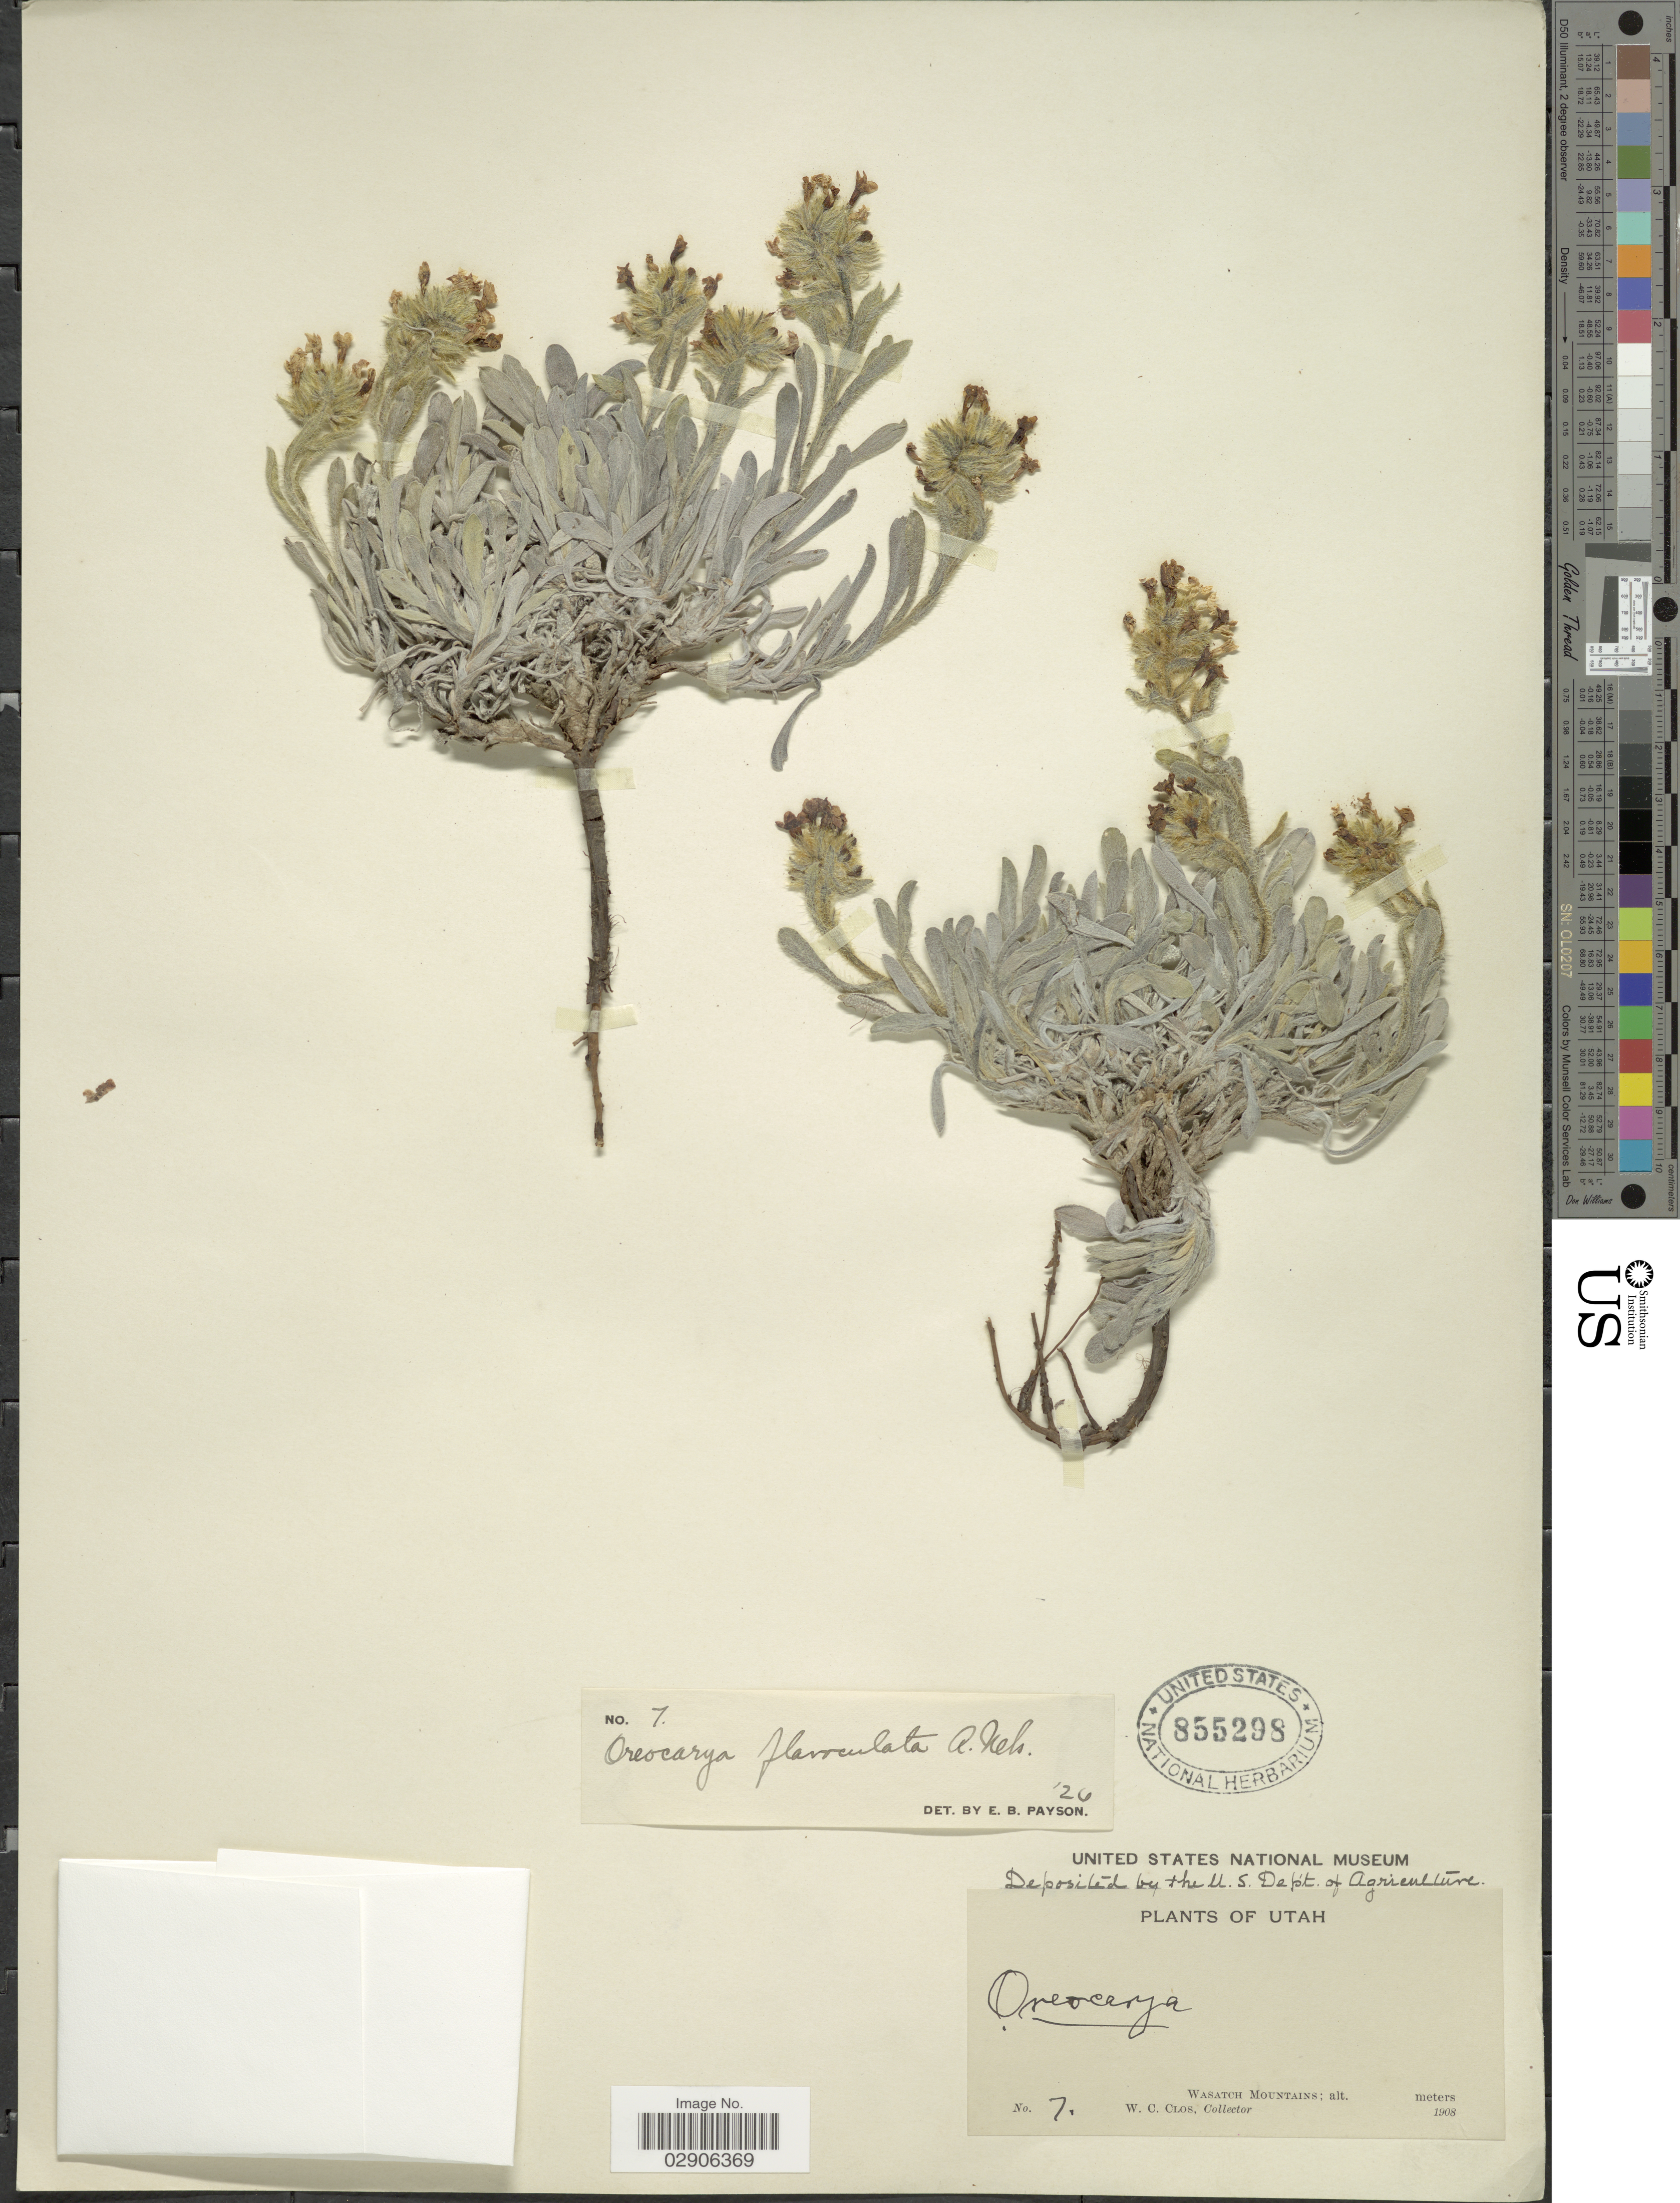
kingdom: Plantae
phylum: Tracheophyta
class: Magnoliopsida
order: Boraginales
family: Boraginaceae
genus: Cryptantha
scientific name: Cryptantha flavoculata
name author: (A. Nelson) Payson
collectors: W. C. Clos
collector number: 7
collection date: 1908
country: United States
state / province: Utah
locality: Wasatch Mountains.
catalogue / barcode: US 855298